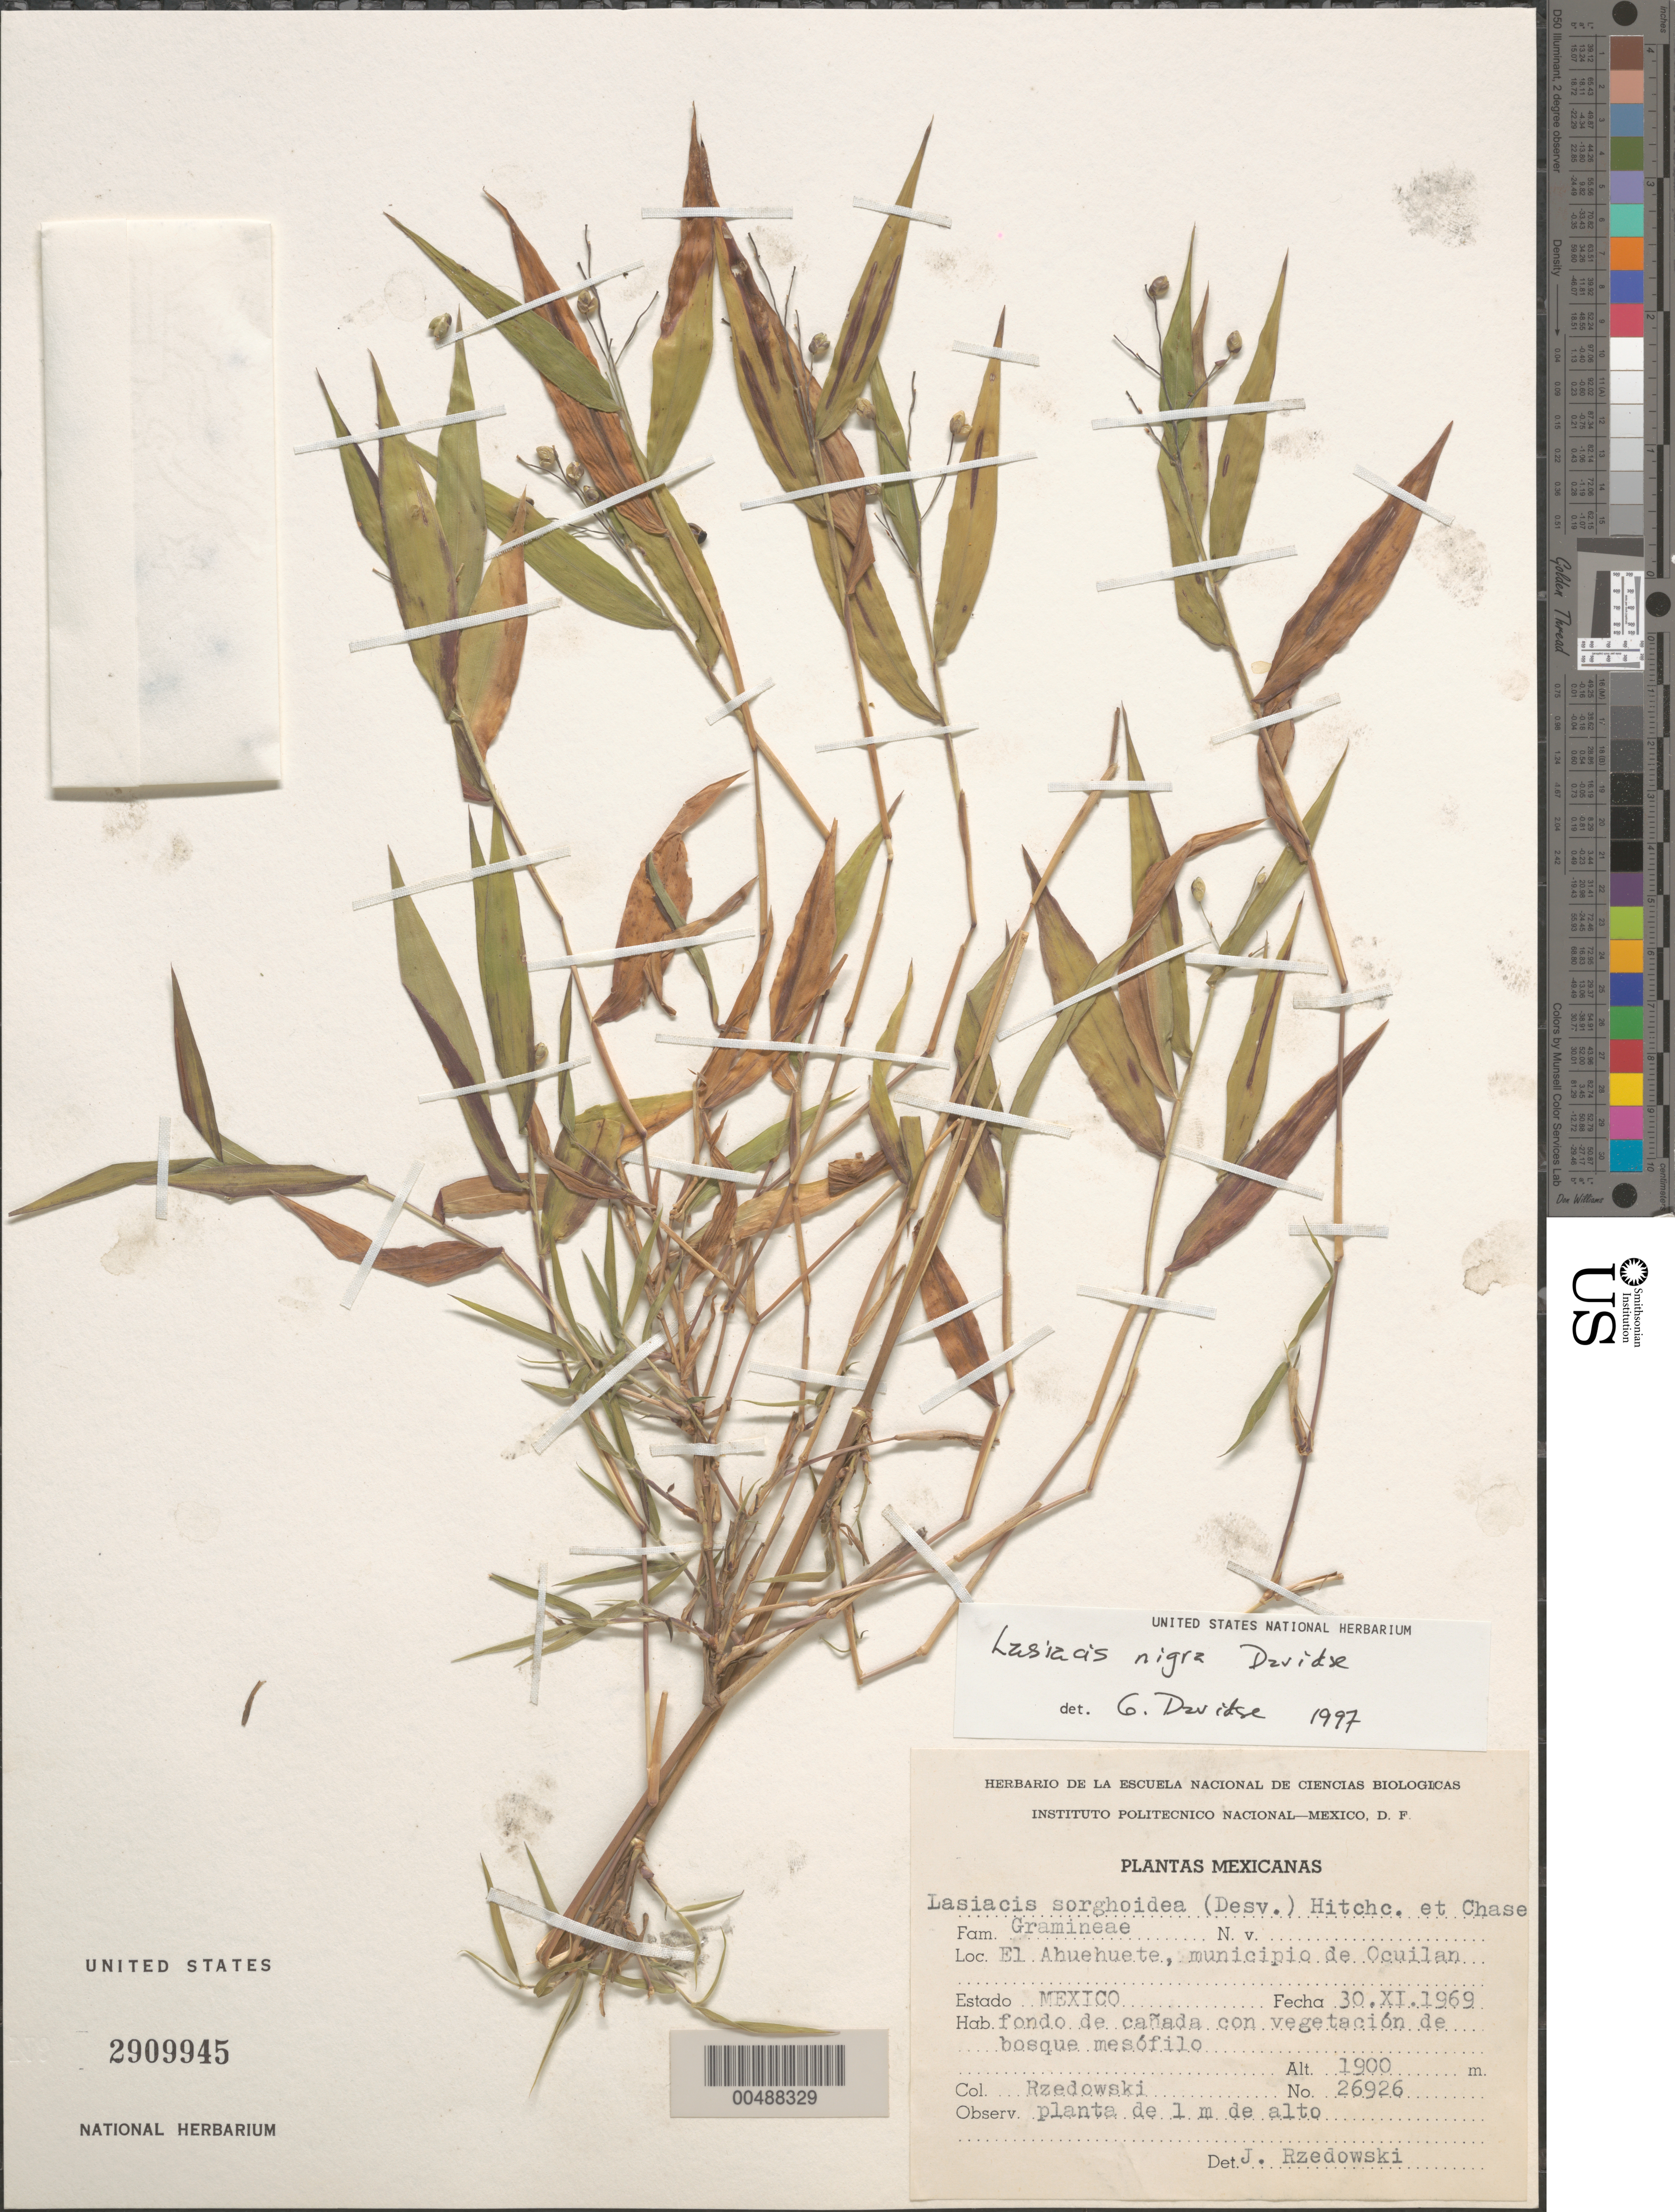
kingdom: Plantae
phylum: Tracheophyta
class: Liliopsida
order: Poales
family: Poaceae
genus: Lasiacis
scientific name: Lasiacis maxonii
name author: Swallen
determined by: Davidse, Gerrit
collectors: J. Rzedowski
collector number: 26926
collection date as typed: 30 Nov 1969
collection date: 1969-11-30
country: Mexico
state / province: Mexico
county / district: Ocuilan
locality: El Ahuehuete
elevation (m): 1900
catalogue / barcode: US 2909945